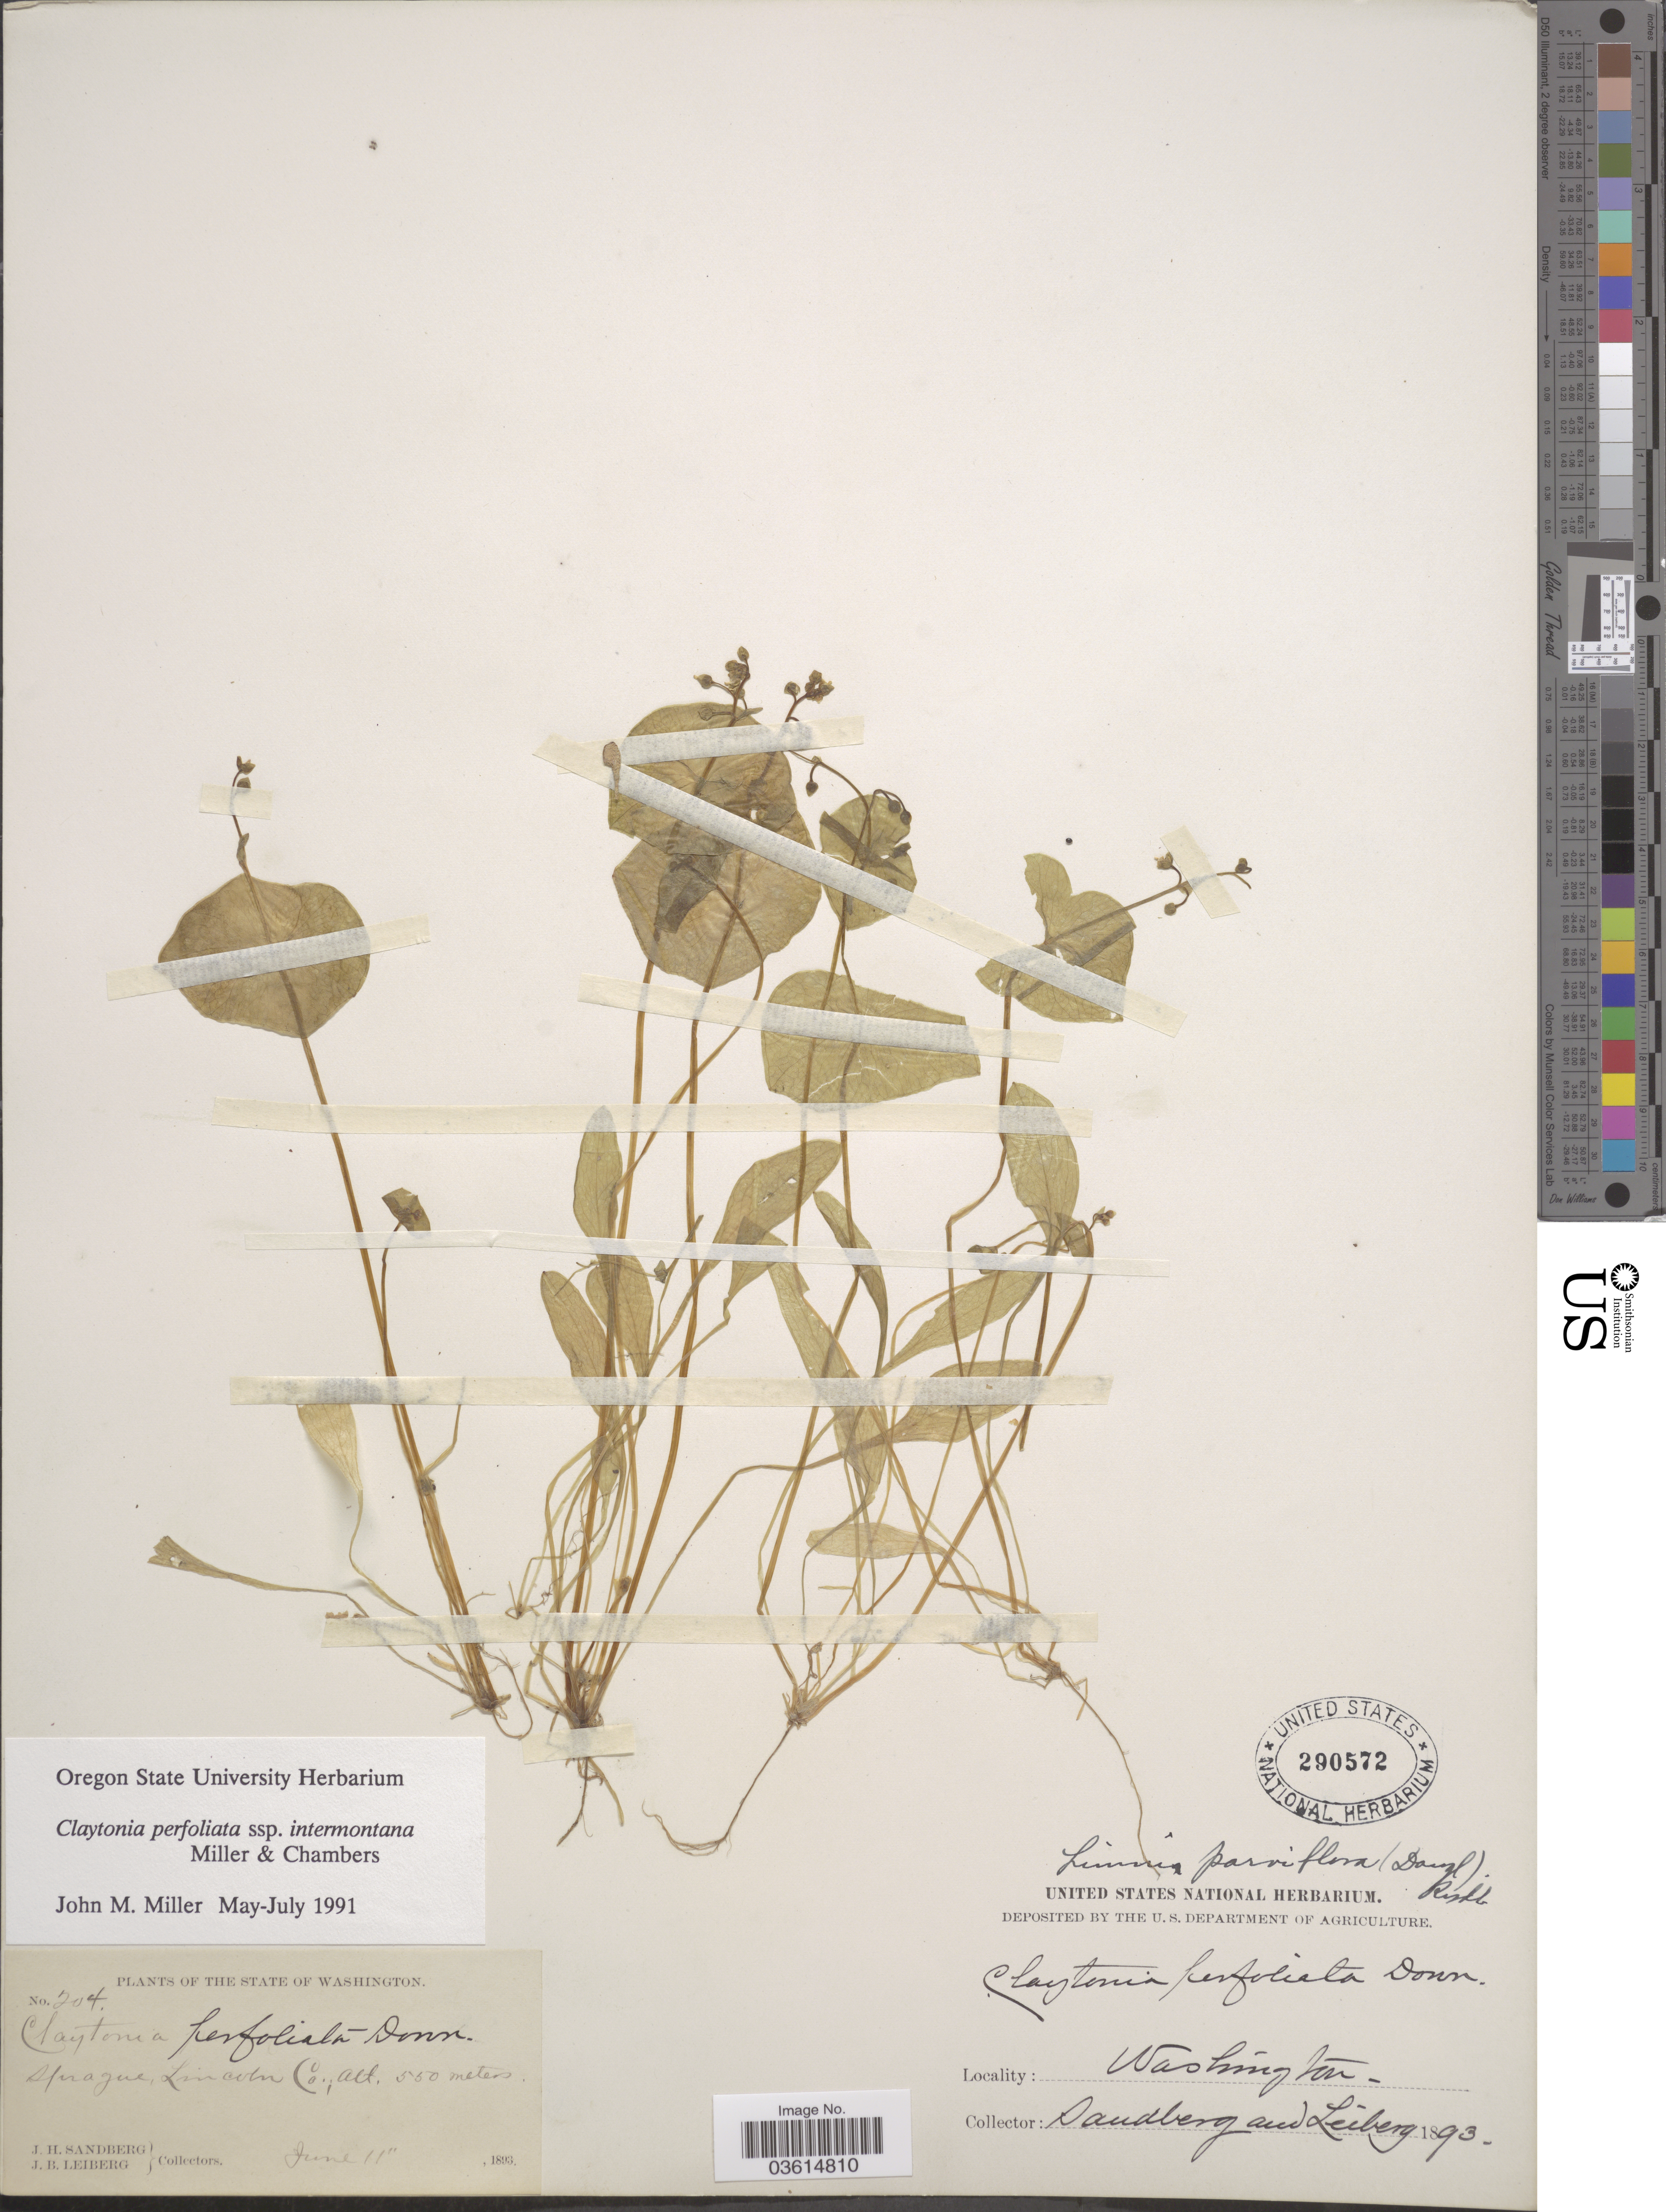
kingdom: Plantae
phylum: Tracheophyta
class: Magnoliopsida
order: Caryophyllales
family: Montiaceae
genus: Claytonia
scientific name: Claytonia perfoliata subsp. intermontana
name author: Mill. & Chambers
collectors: J. H. Sandberg & J. B. Leiberg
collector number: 204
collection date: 1893-06-11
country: United States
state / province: Washington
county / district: Lincoln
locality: Sprague, Lincoln Co.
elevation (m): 550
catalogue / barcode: US 290572